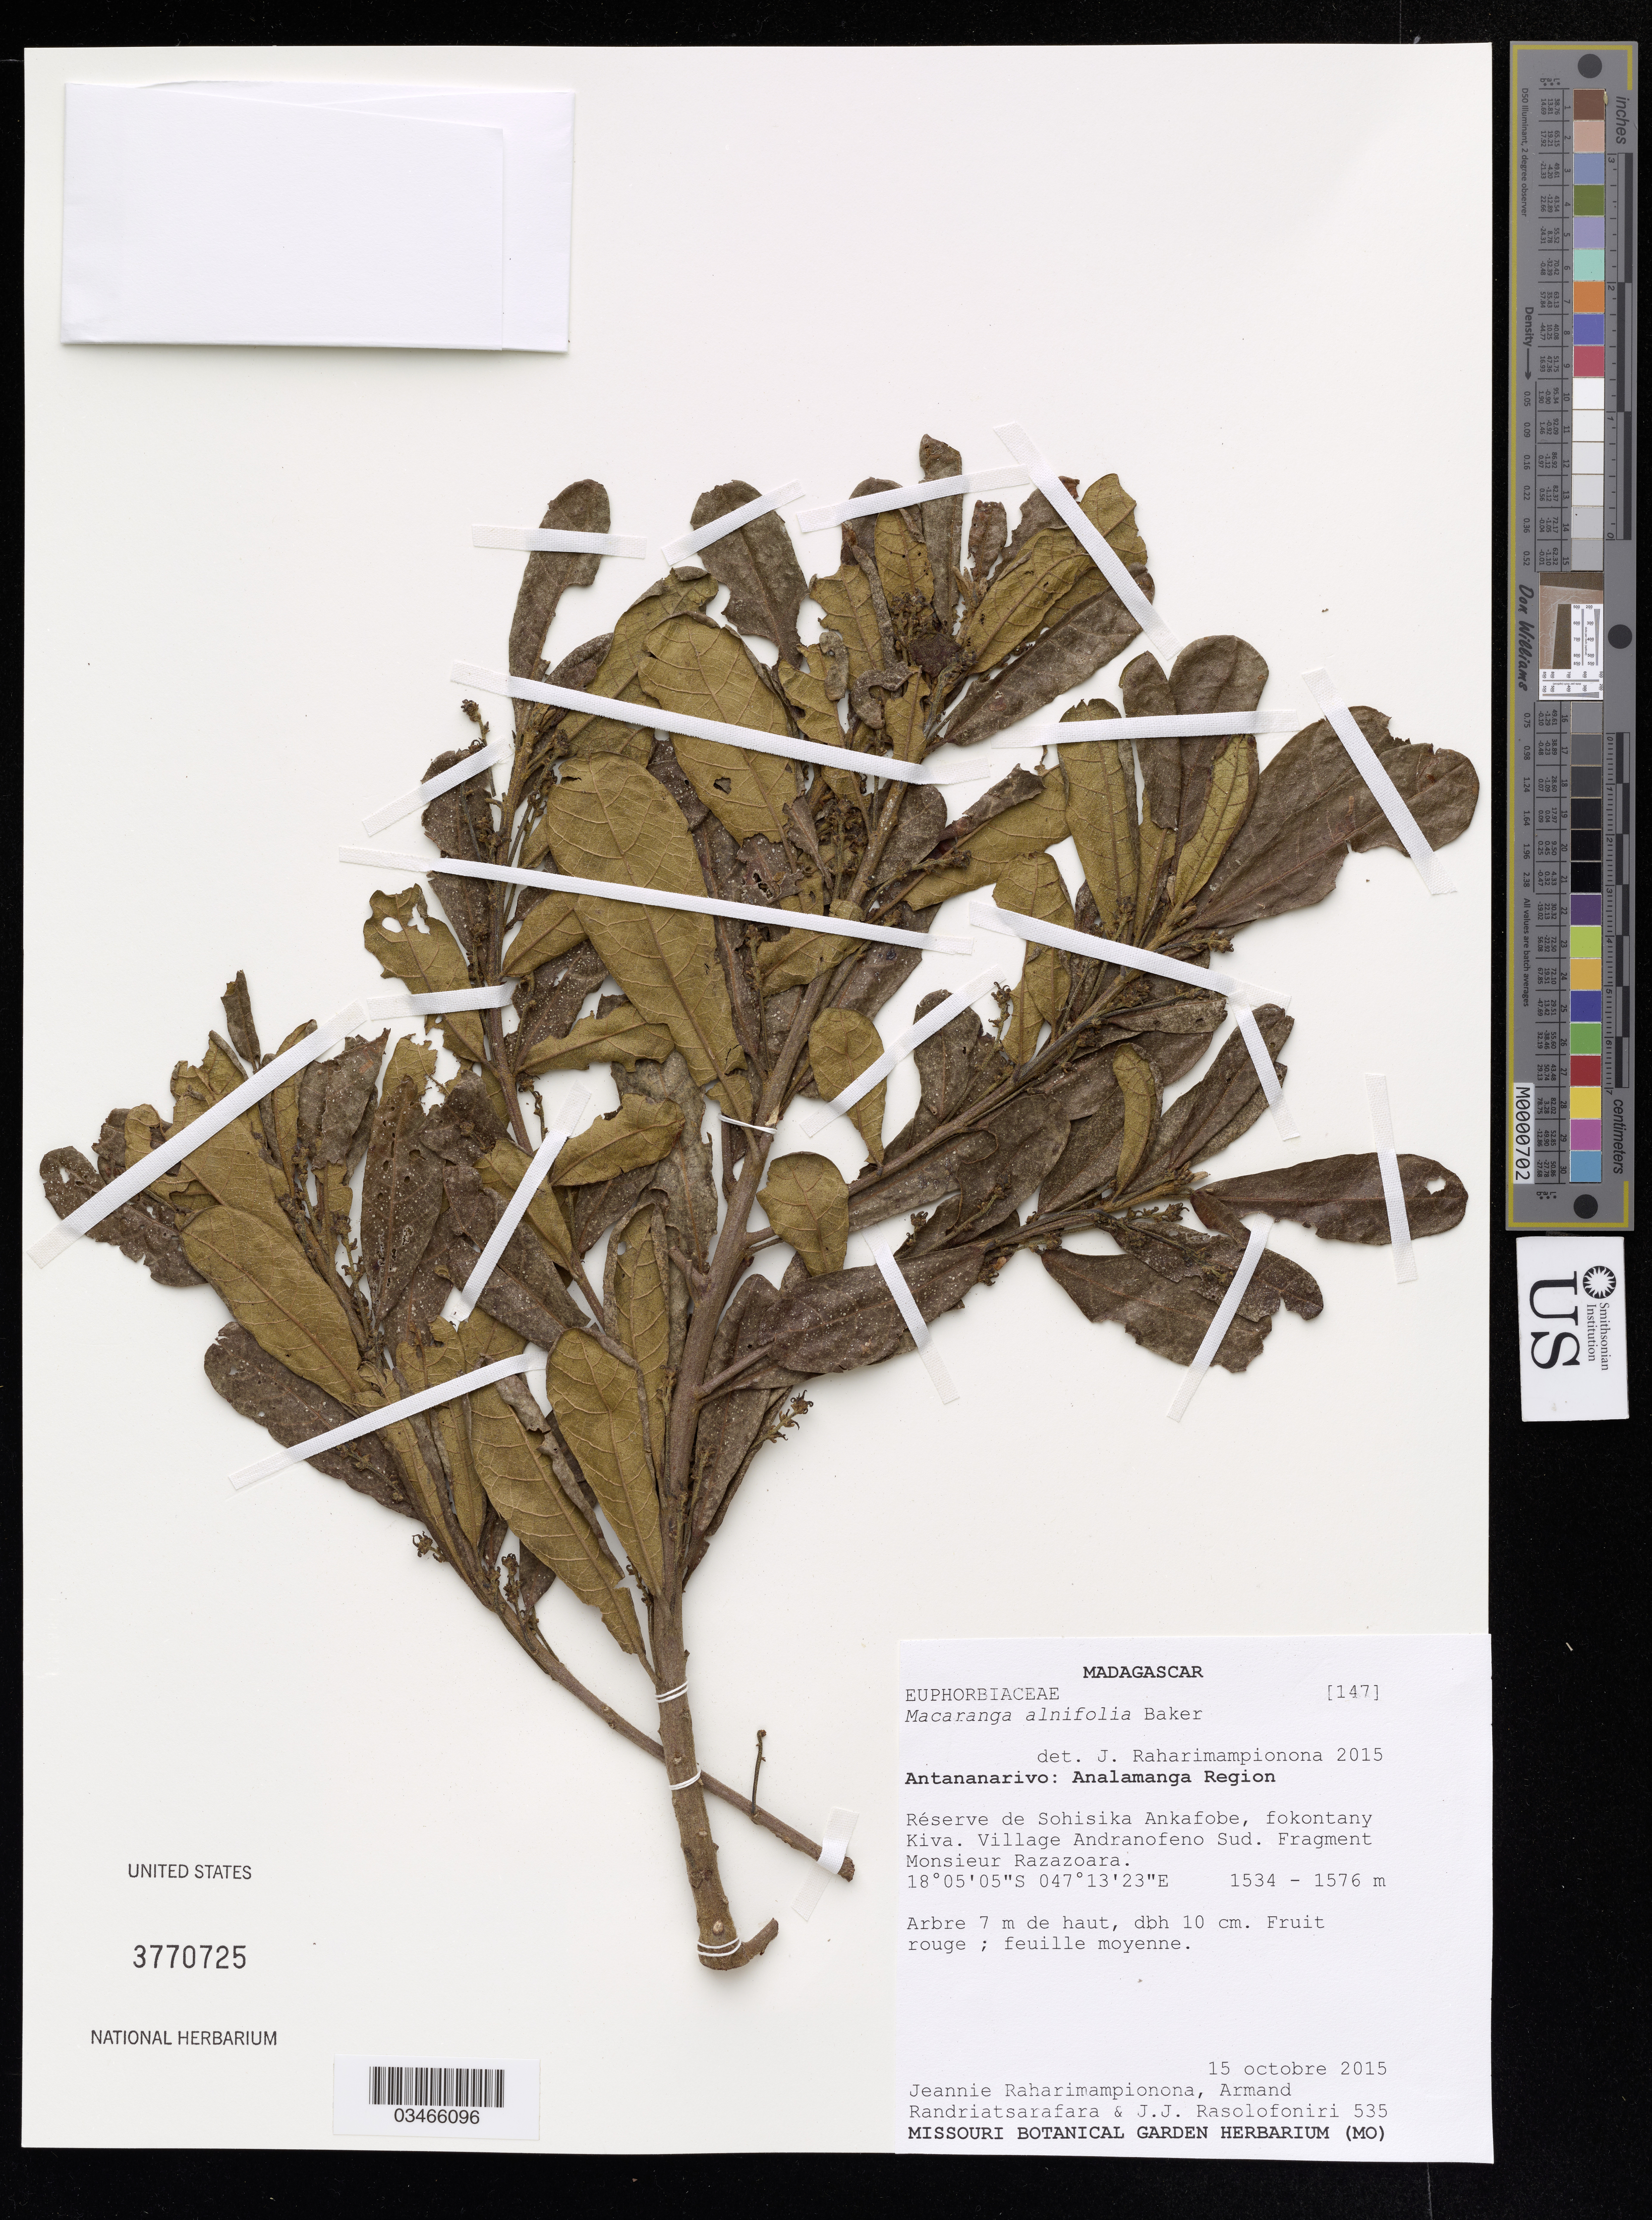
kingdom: Plantae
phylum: Tracheophyta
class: Magnoliopsida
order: Malpighiales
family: Euphorbiaceae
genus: Macaranga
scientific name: Macaranga alnifolia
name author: Baker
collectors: J. Raharimampionona, A. Randriatsarafara & J. Rasolofoniri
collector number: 535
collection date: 2015-10-15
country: Madagascar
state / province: Analamanga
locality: Madagascar. Antananarivo: Analamanga Region. Reserve de Sohiska Ankafobe, Fokontany Kiva. Village Andranofeno Sud. Fragment Monsieur Razazoara.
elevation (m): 1534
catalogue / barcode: US 3770725